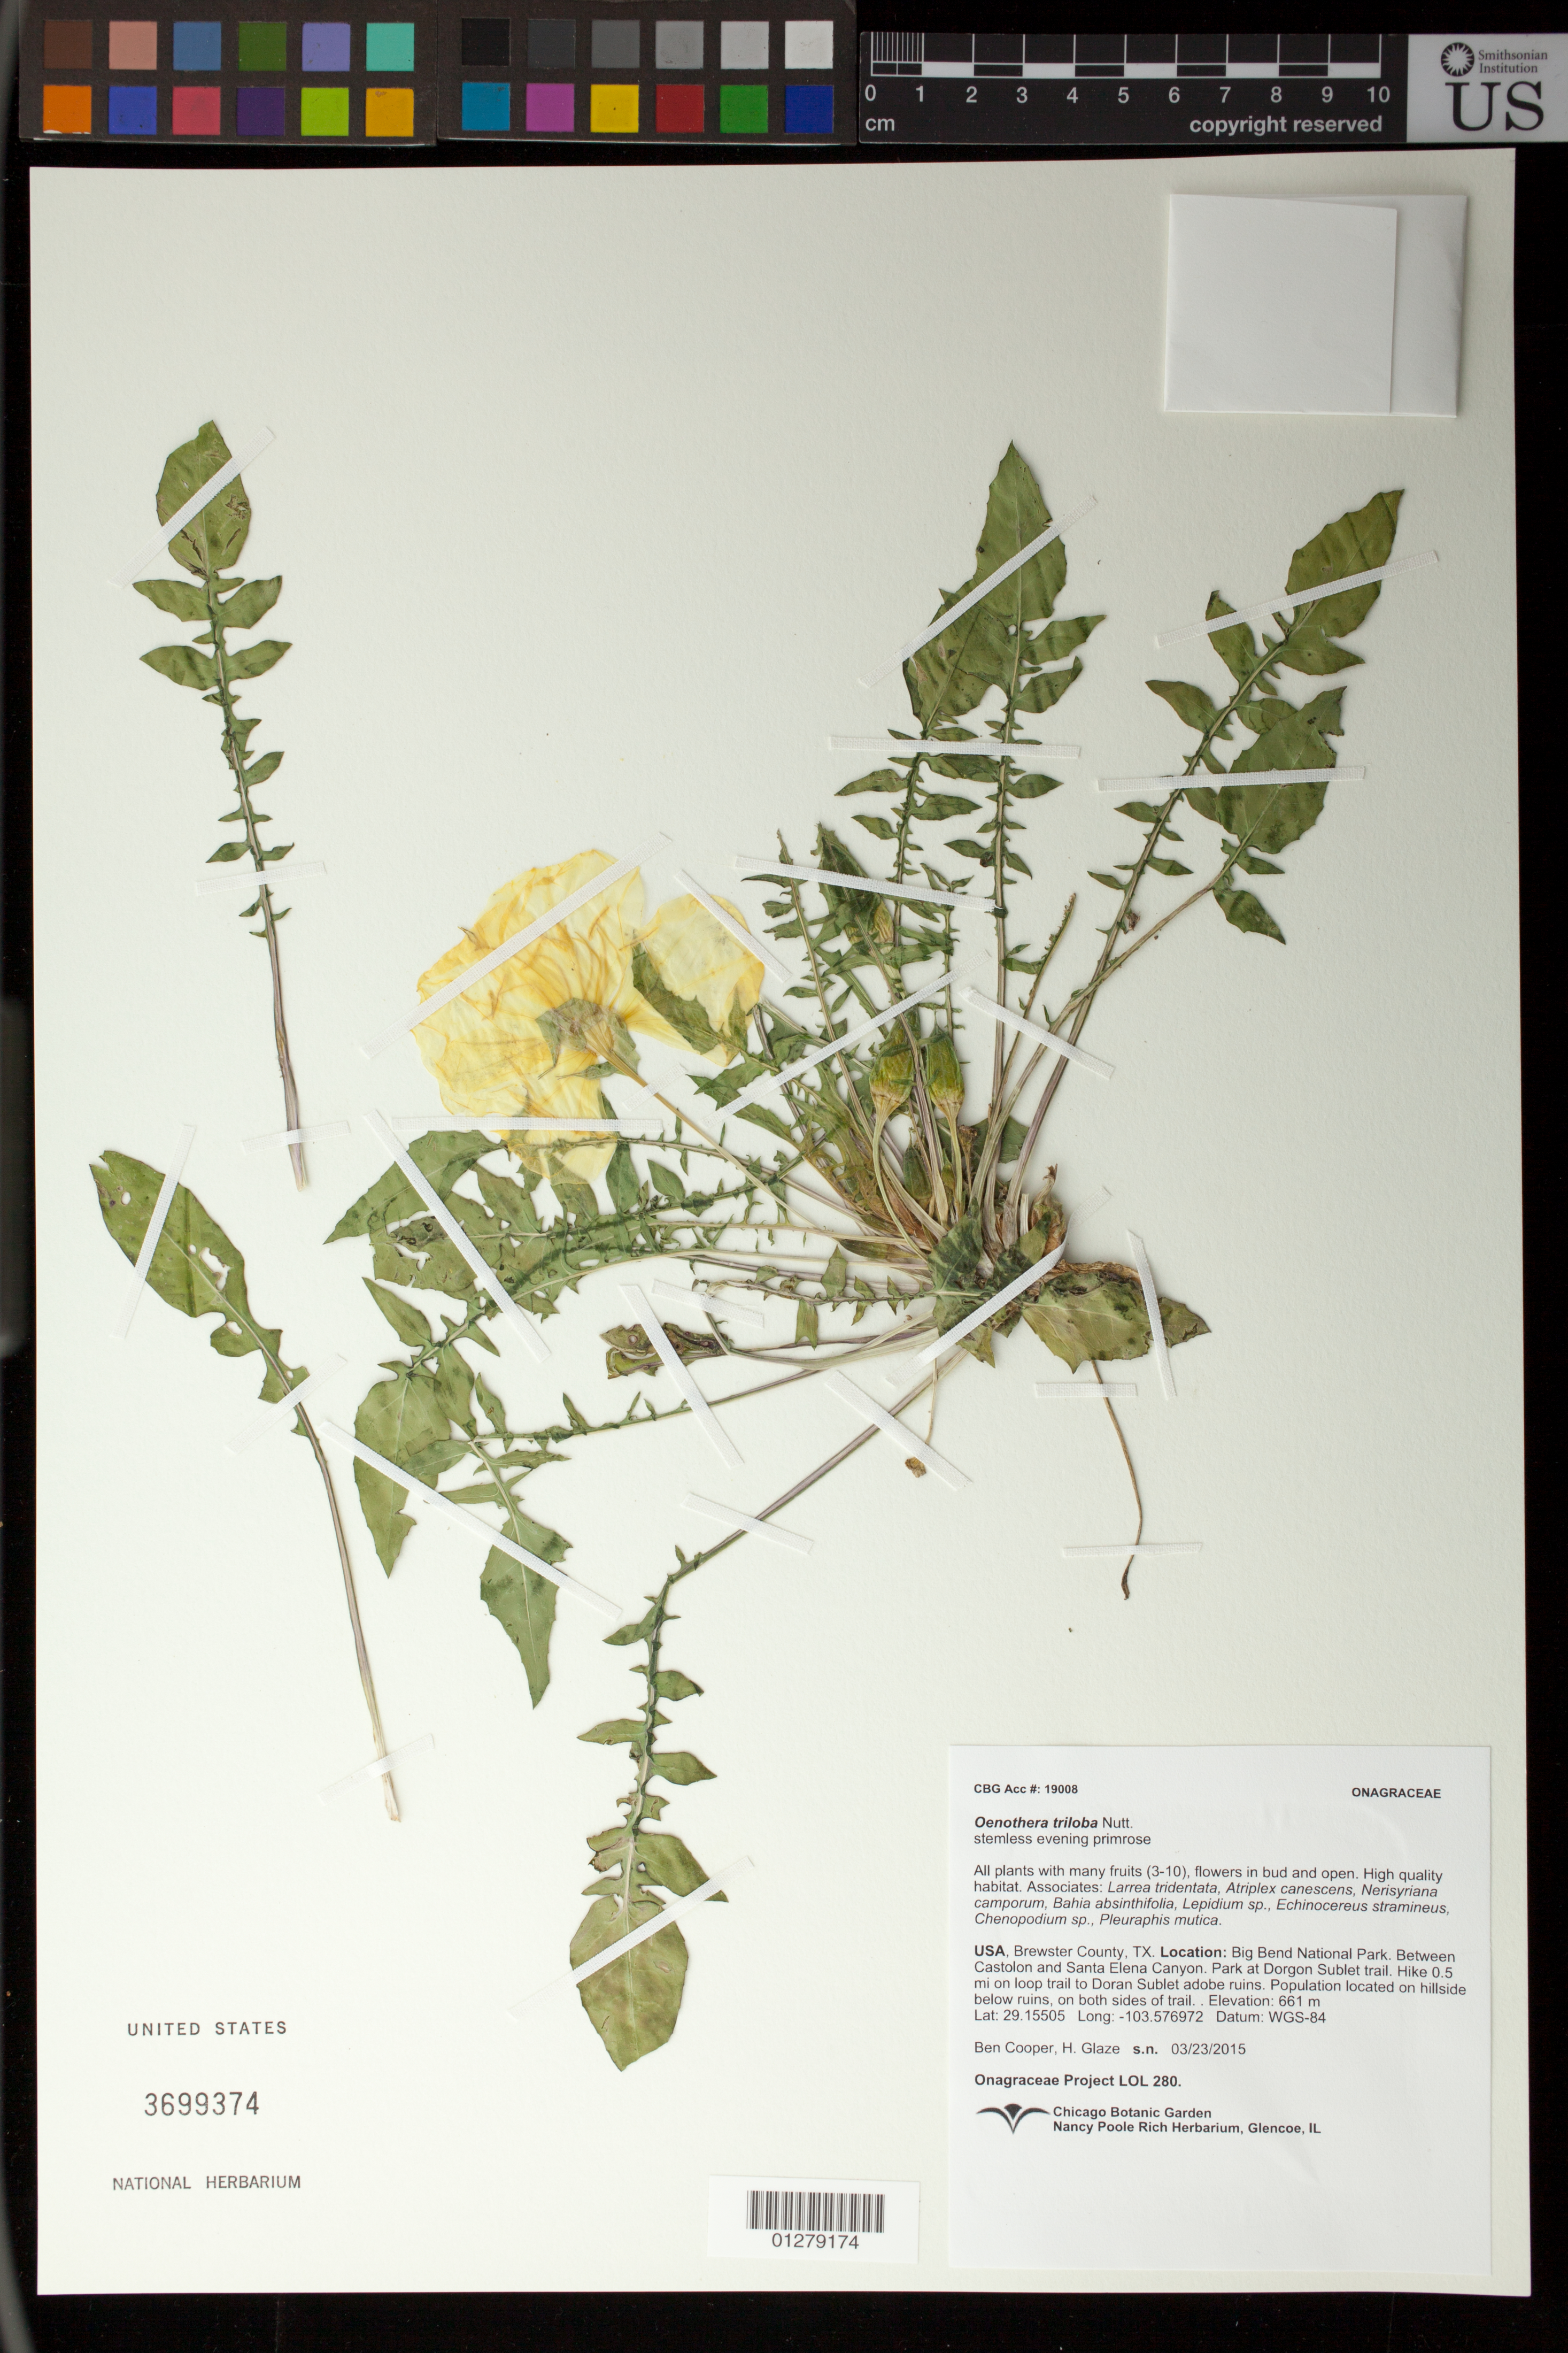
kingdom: Plantae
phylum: Tracheophyta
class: Magnoliopsida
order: Myrtales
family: Onagraceae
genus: Oenothera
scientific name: Oenothera triloba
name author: Nutt.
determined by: Wagner, W. L., (BOT), Smithsonian Institution - National Museum of Natural History (UNITED STATES)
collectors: B. J. Cooper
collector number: LOL 280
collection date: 2015-03-23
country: United States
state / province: Texas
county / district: Brewster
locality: Big Bend National Park.High quality habitat. Between Castolon and Santa Elena Canyon. Park at Dorgon Sublet trail. Hike 0.5 mi on loop trail to Doran Sublet adobe ruins. Population located on hillside below ruins, on both sides of trail. All plants with many fruits (3-10), flowers in bud and open.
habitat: Larrea tridentata/Atriplex canescens desert scrub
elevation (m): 661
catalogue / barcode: US 3699374